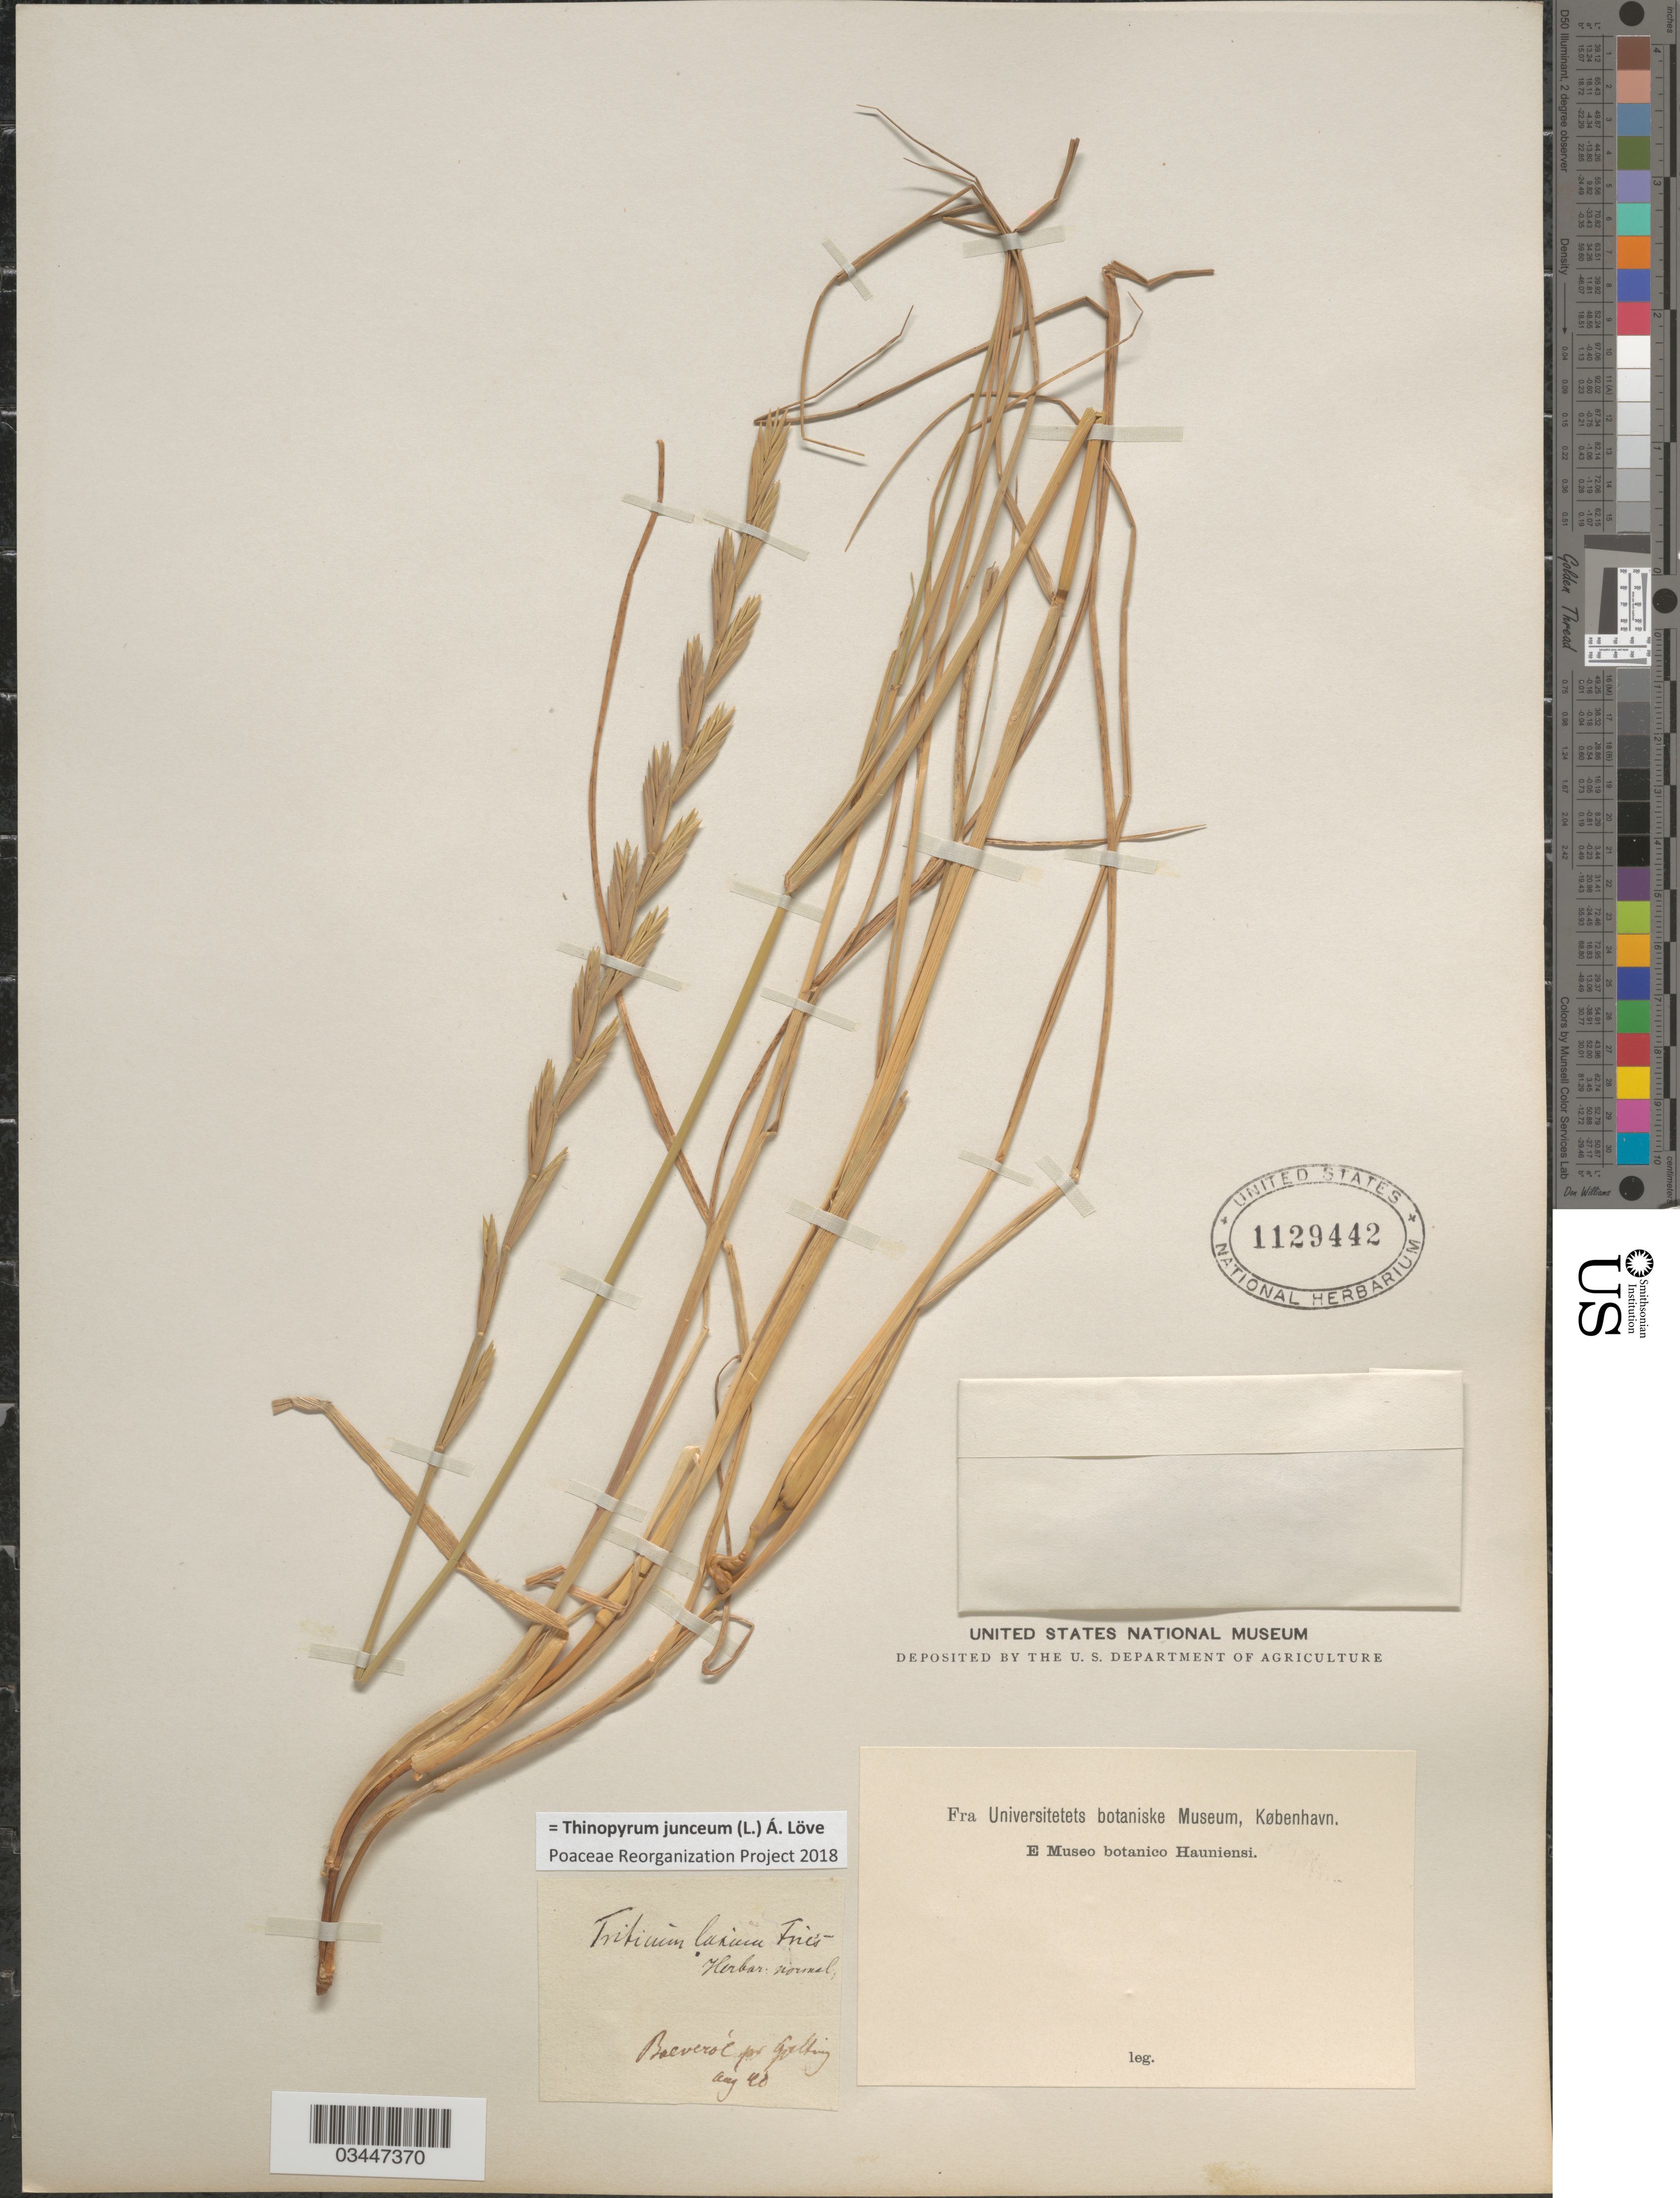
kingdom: Plantae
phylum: Tracheophyta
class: Liliopsida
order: Poales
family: Poaceae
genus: Thinopyrum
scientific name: Thinopyrum junceum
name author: (L.) Á. Löve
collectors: ex Mus. Bot. Hauniense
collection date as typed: Transcribed d/m/y: /8/40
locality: Boeverol pr Gotteborg.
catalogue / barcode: US 1129442